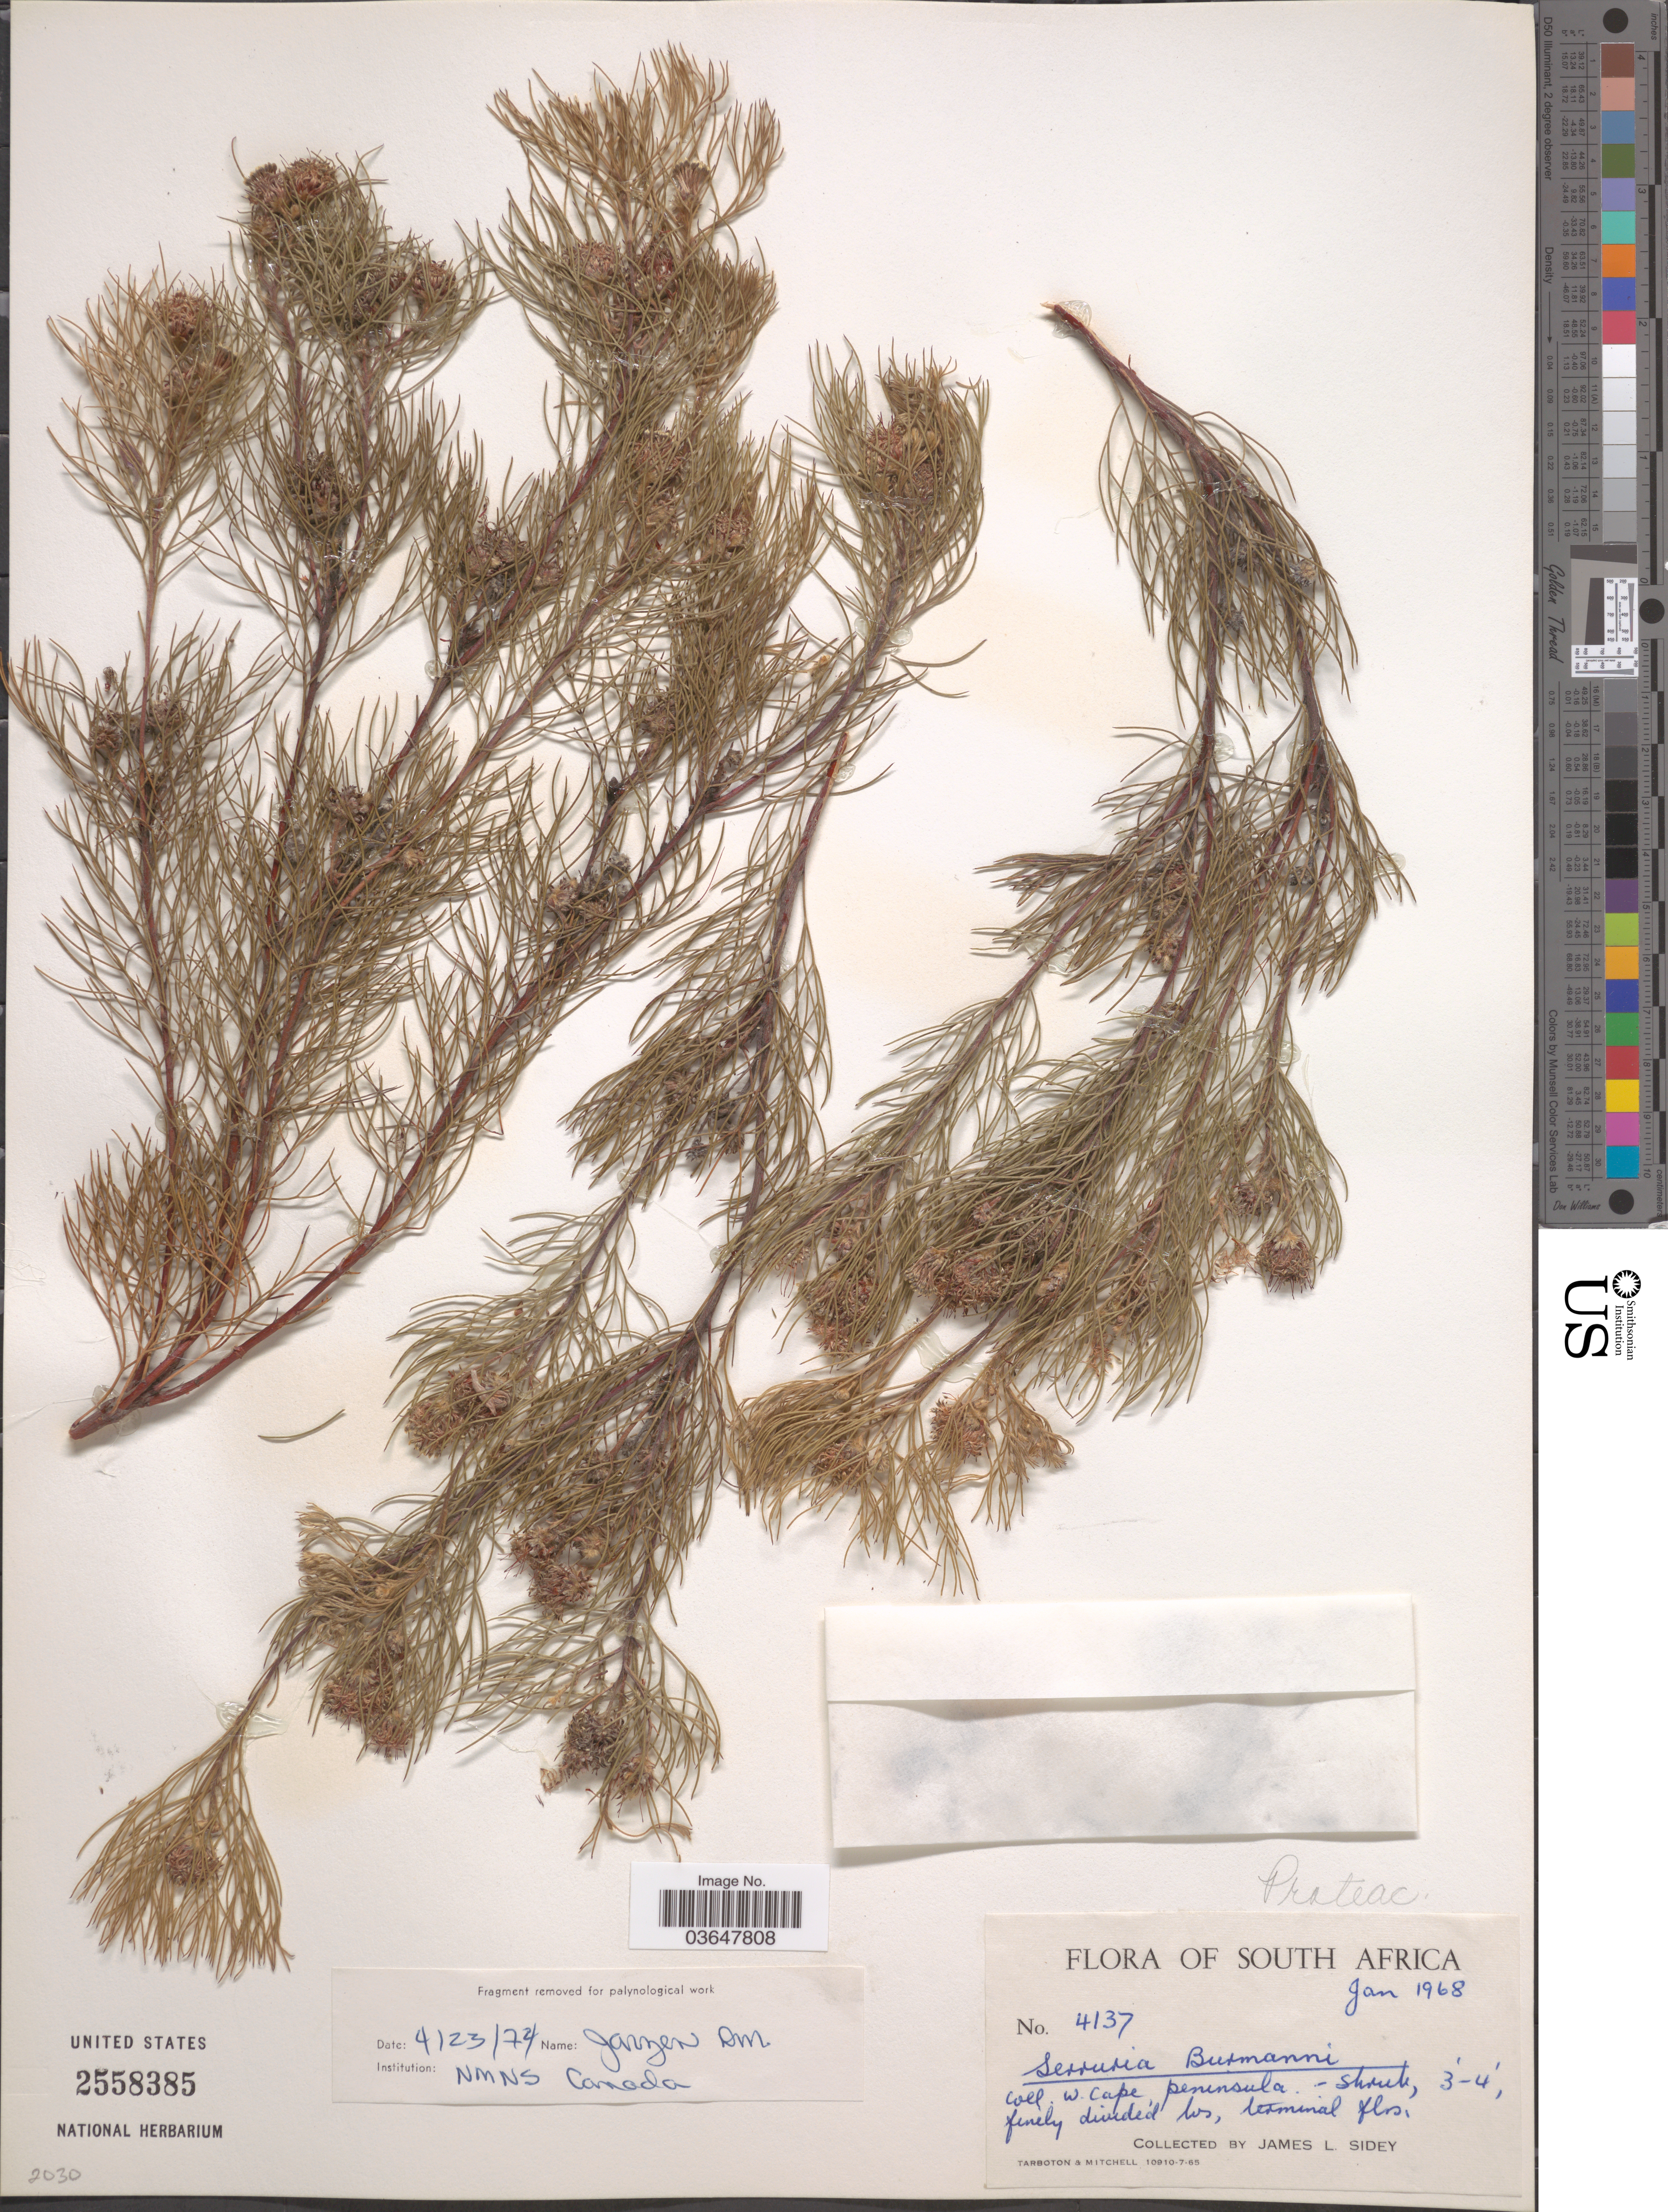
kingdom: Plantae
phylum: Tracheophyta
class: Magnoliopsida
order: Proteales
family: Proteaceae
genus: Serruria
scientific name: Serruria burmanni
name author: R. Br.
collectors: J. L. Sidey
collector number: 4137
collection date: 1968-01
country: South Africa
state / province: Western Cape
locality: W. Cape, peninsula.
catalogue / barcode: US 2558385